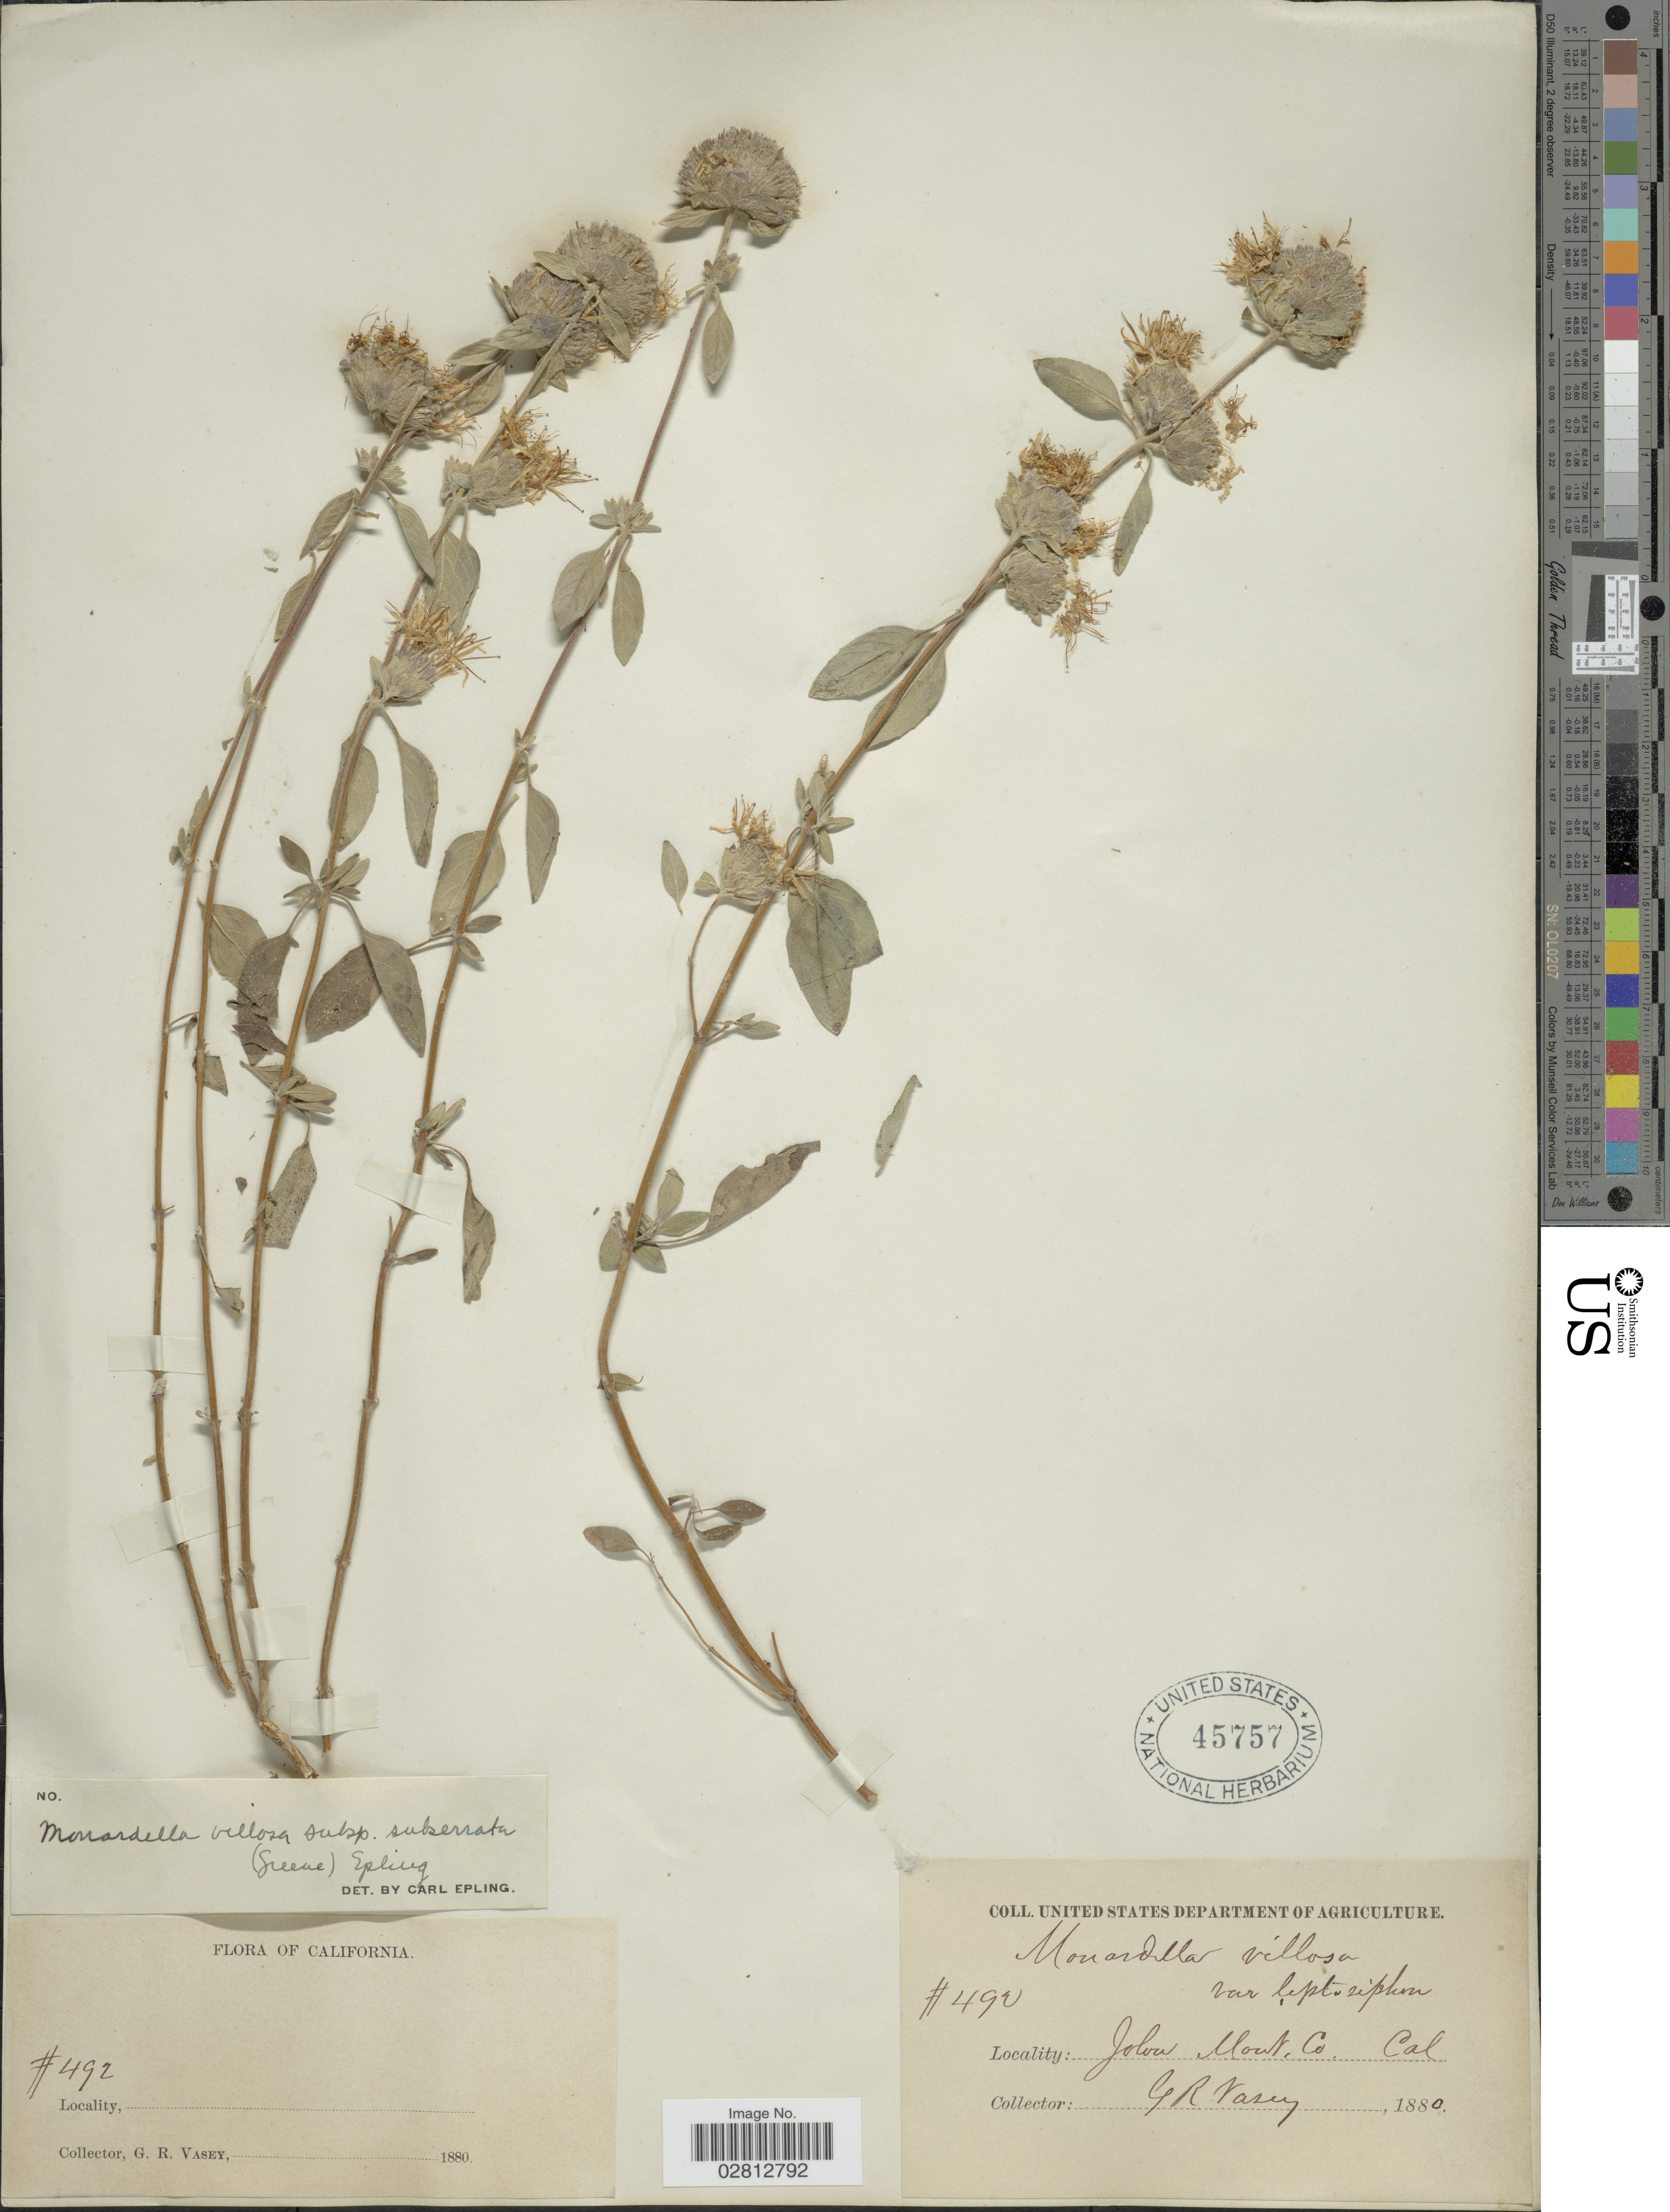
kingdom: Plantae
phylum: Tracheophyta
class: Magnoliopsida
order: Lamiales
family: Lamiaceae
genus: Monardella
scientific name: Monardella villosa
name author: Benth.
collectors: G. R. Vasey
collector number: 492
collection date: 1880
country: United States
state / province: California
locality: Jolou Mont. Co.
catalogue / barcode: US 45757